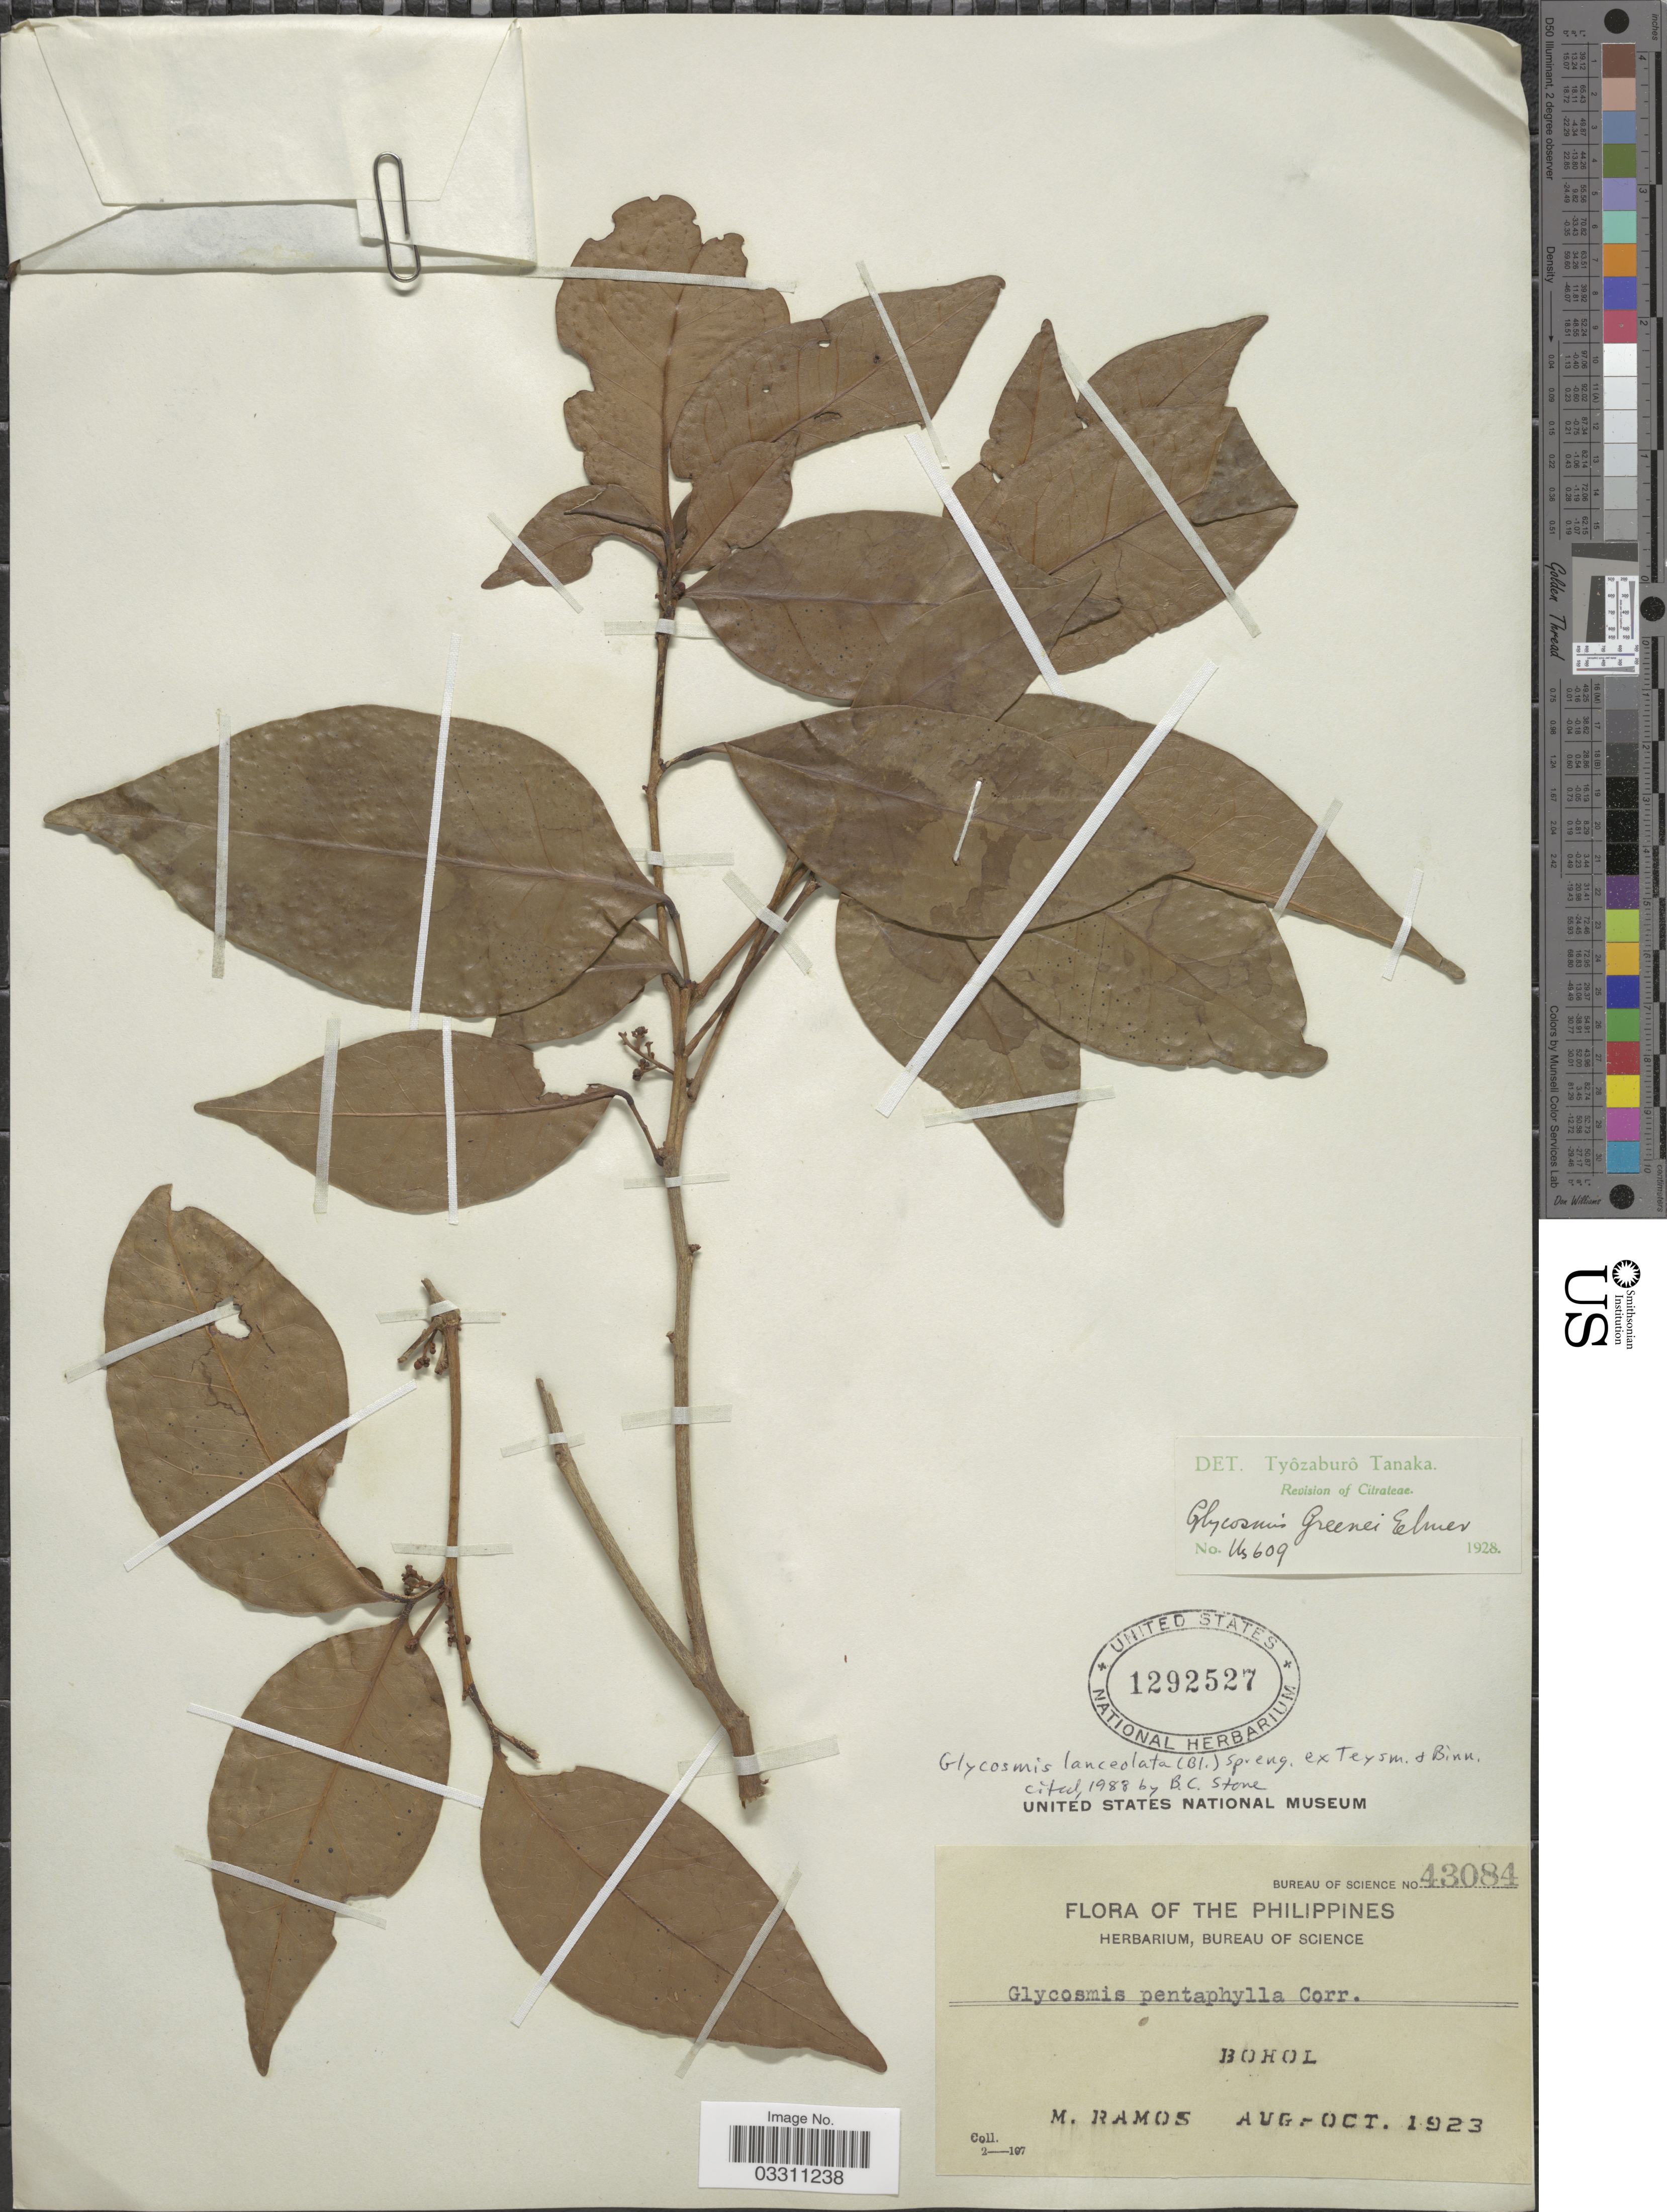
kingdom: Plantae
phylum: Tracheophyta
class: Magnoliopsida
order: Sapindales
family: Rutaceae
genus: Glycosmis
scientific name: Glycosmis lanceolata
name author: (Blume) Spreng. ex Teysm. & Binn.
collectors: M. Ramos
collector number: Bureau of Science 43084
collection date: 1923-08/1923-10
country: Philippines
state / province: Central Visayas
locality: Bohol.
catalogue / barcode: US 1292527